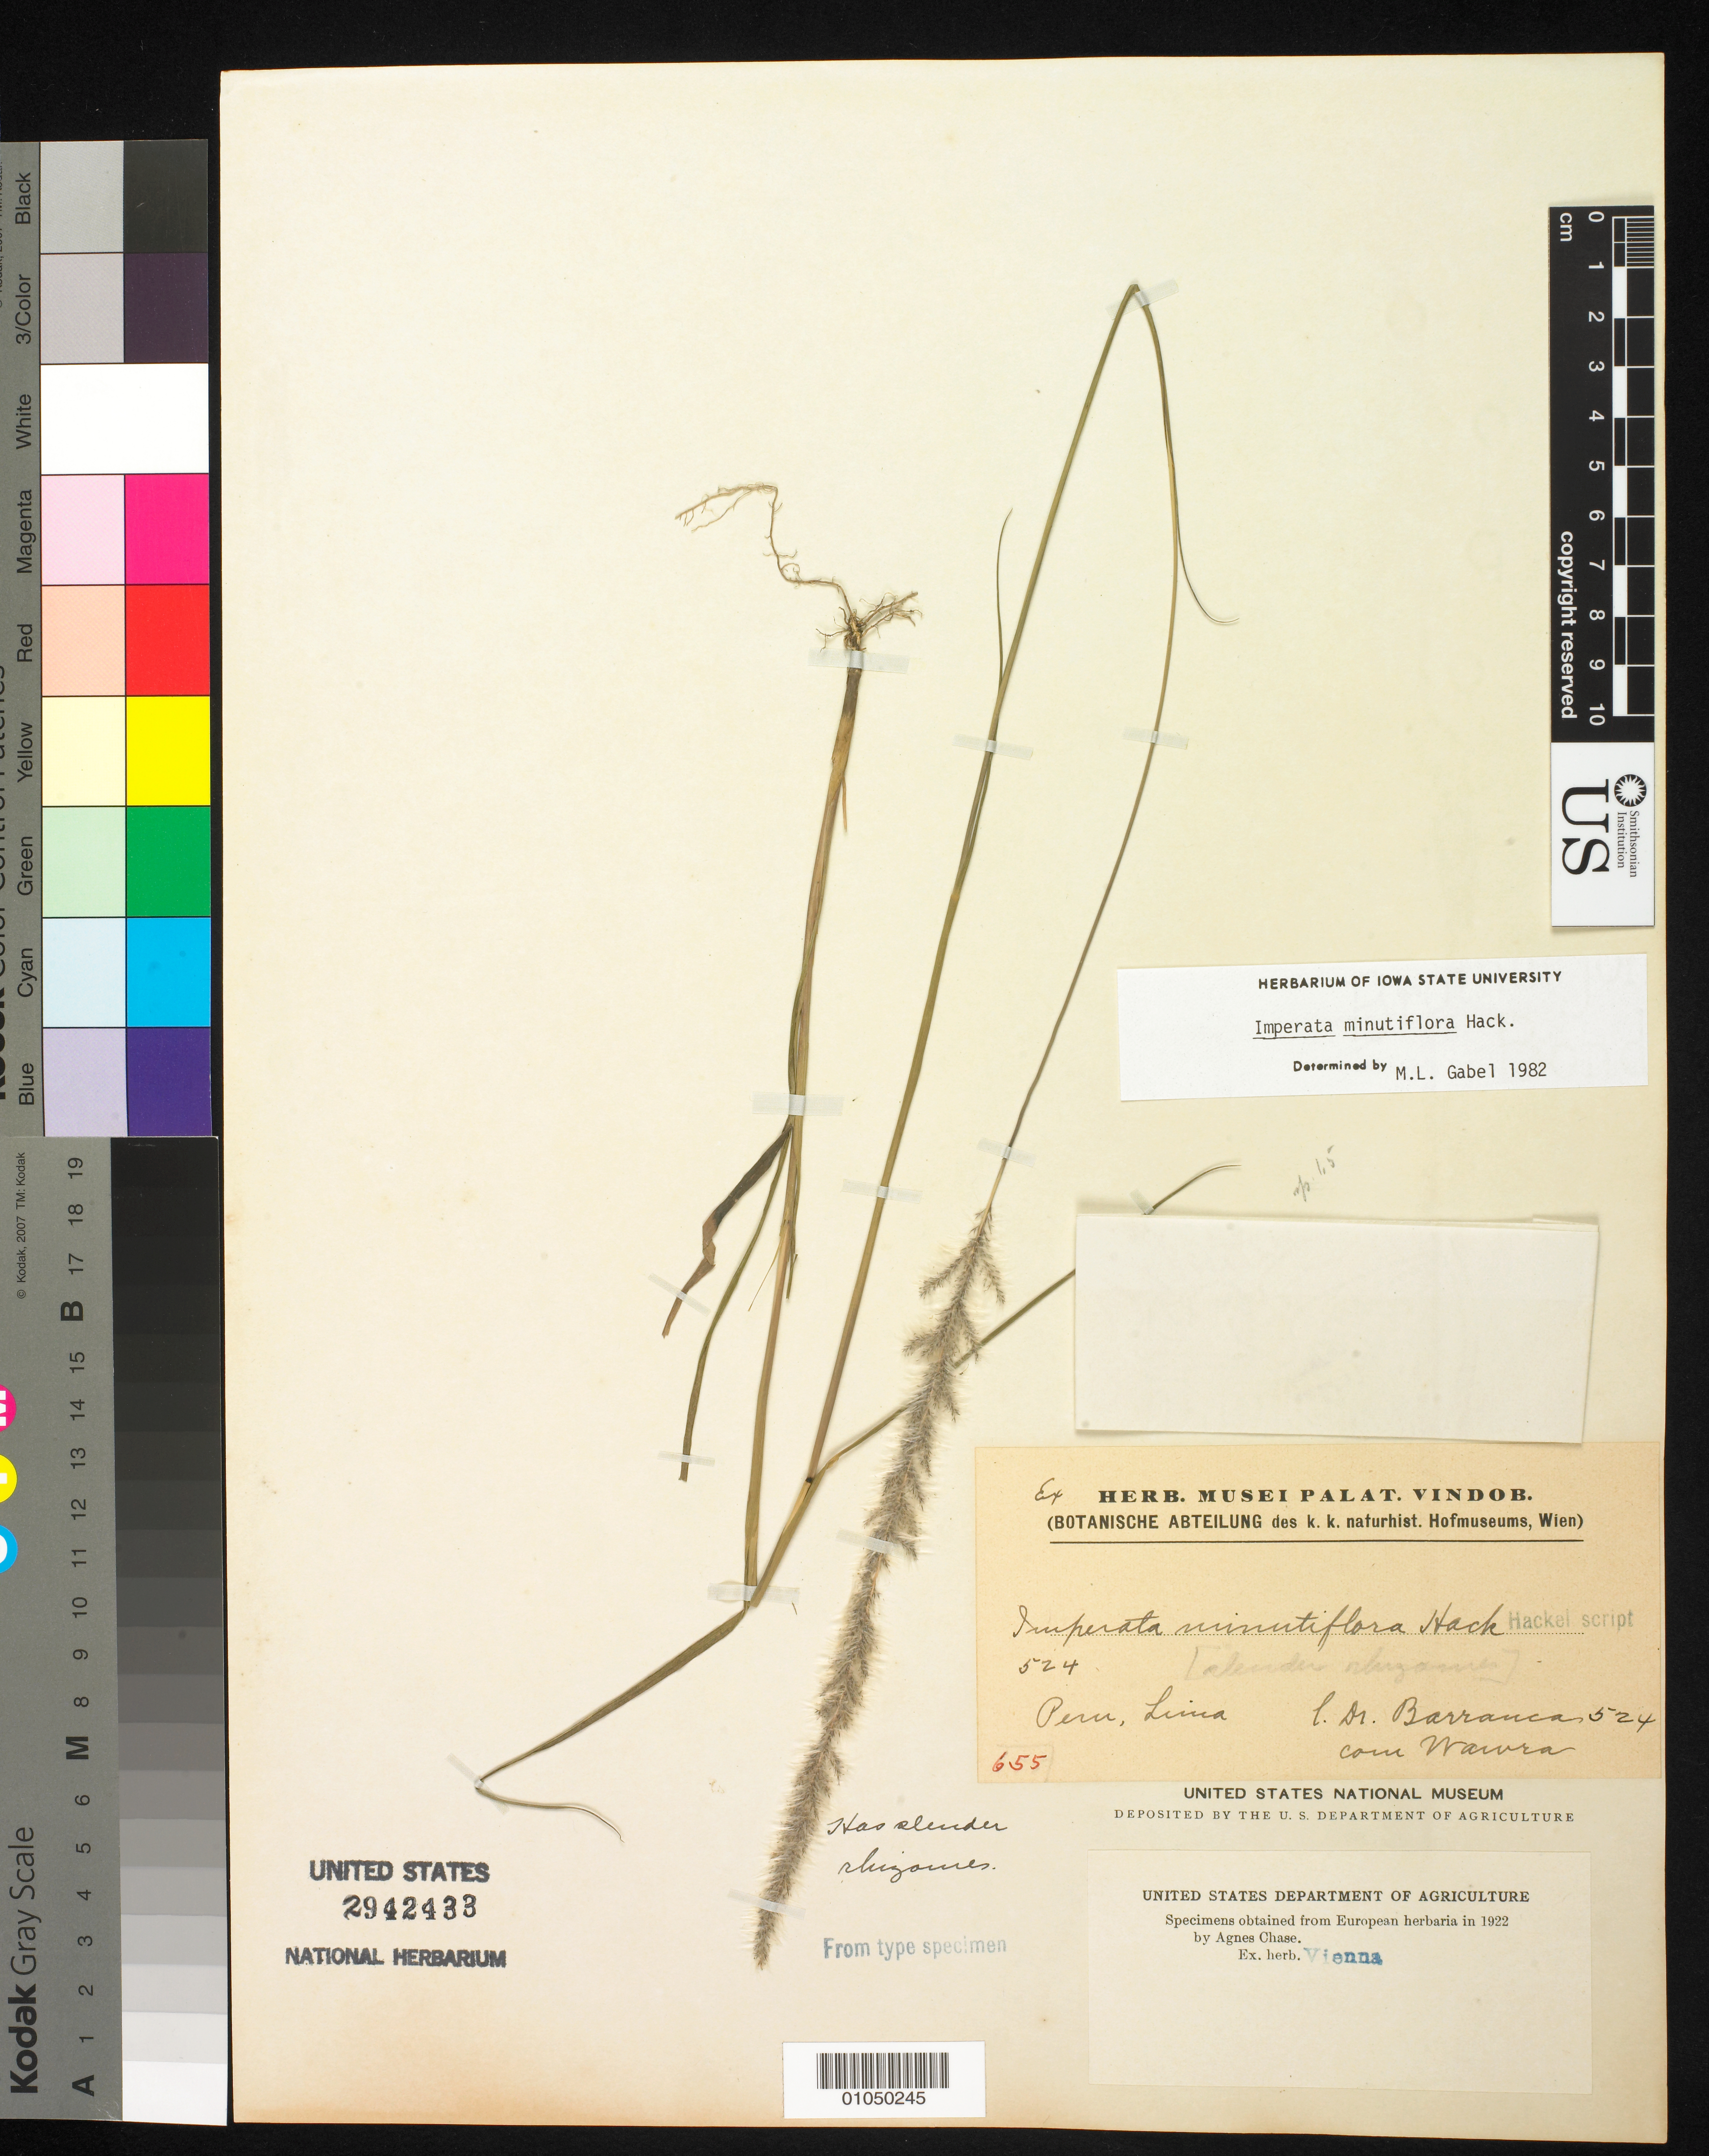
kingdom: Plantae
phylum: Tracheophyta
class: Liliopsida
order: Poales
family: Poaceae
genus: Imperata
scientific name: Imperata minutiflora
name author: Hack.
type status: Syntype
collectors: Barranca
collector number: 524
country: Peru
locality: Lima.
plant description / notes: "From type specimen", specimen (fragment?) ex herb. Vienna.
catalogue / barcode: US 2942433